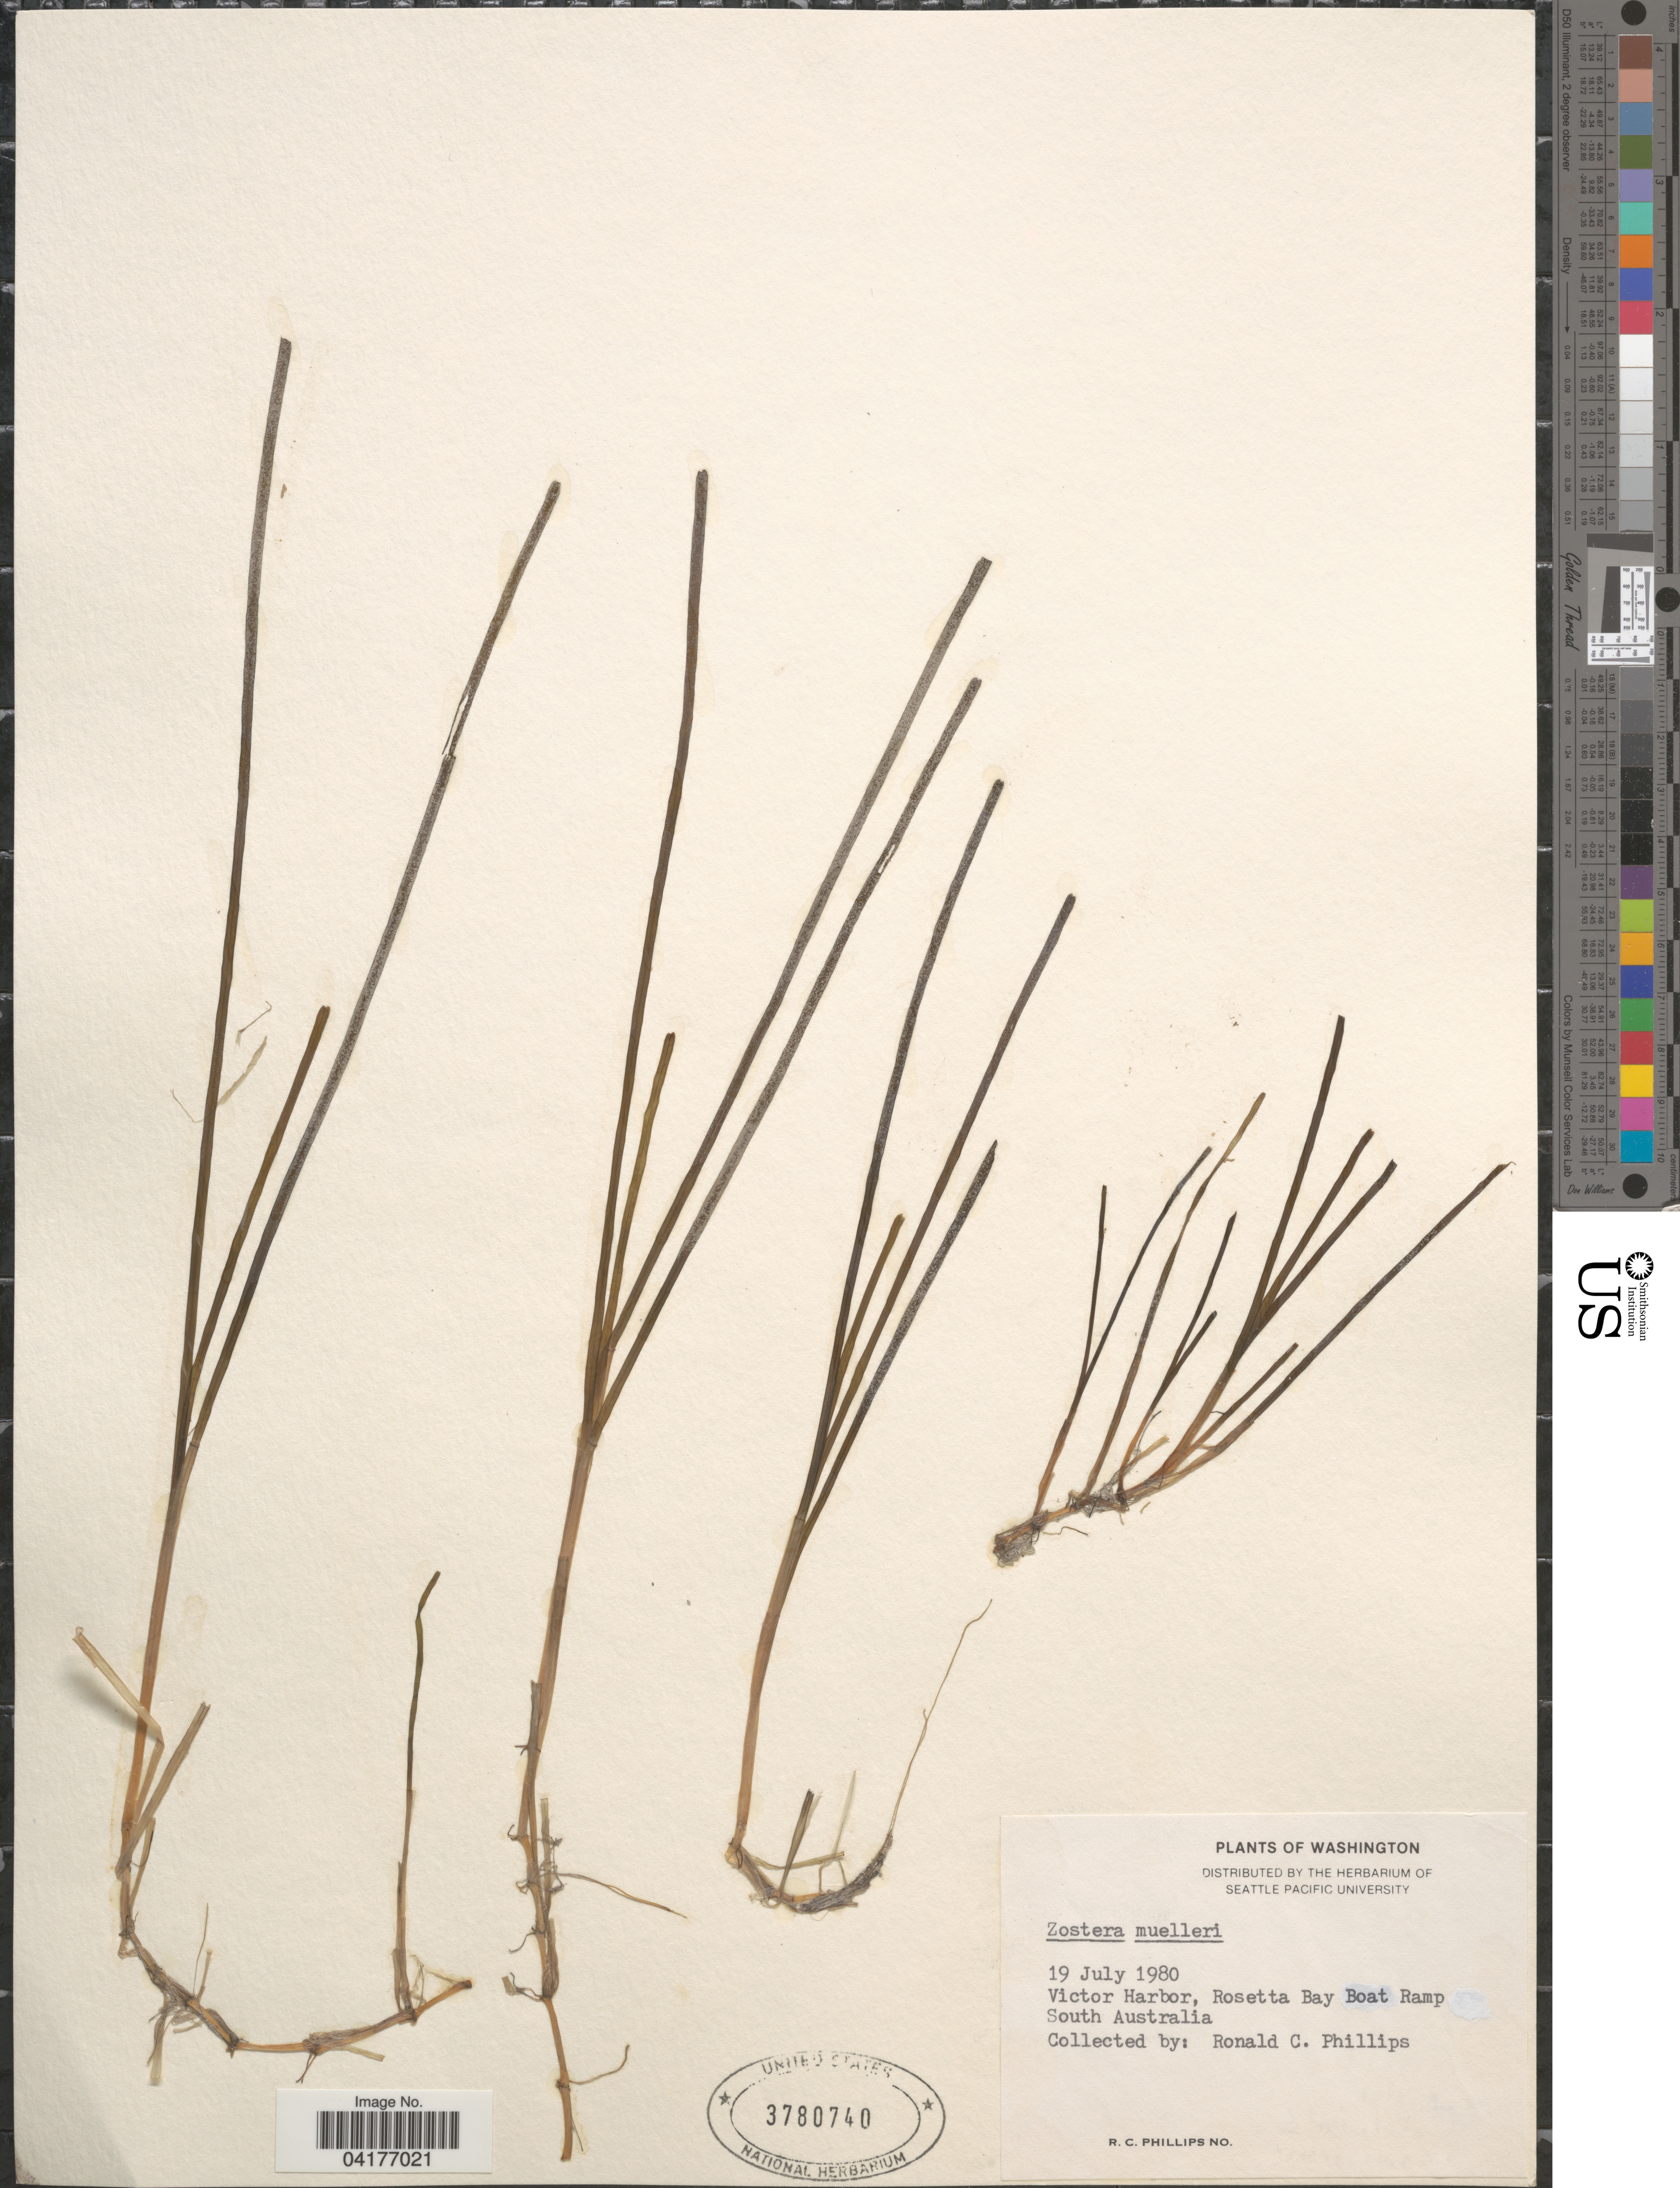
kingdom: Plantae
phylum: Tracheophyta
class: Liliopsida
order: Alismatales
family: Zosteraceae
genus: Zostera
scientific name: Zostera mucronata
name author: Hartog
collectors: R. C. Phillips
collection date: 1980-07-19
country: Australia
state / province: South Australia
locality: Victor Harbor, Rosetta Bay Boat Ramp.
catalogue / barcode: US 3780740